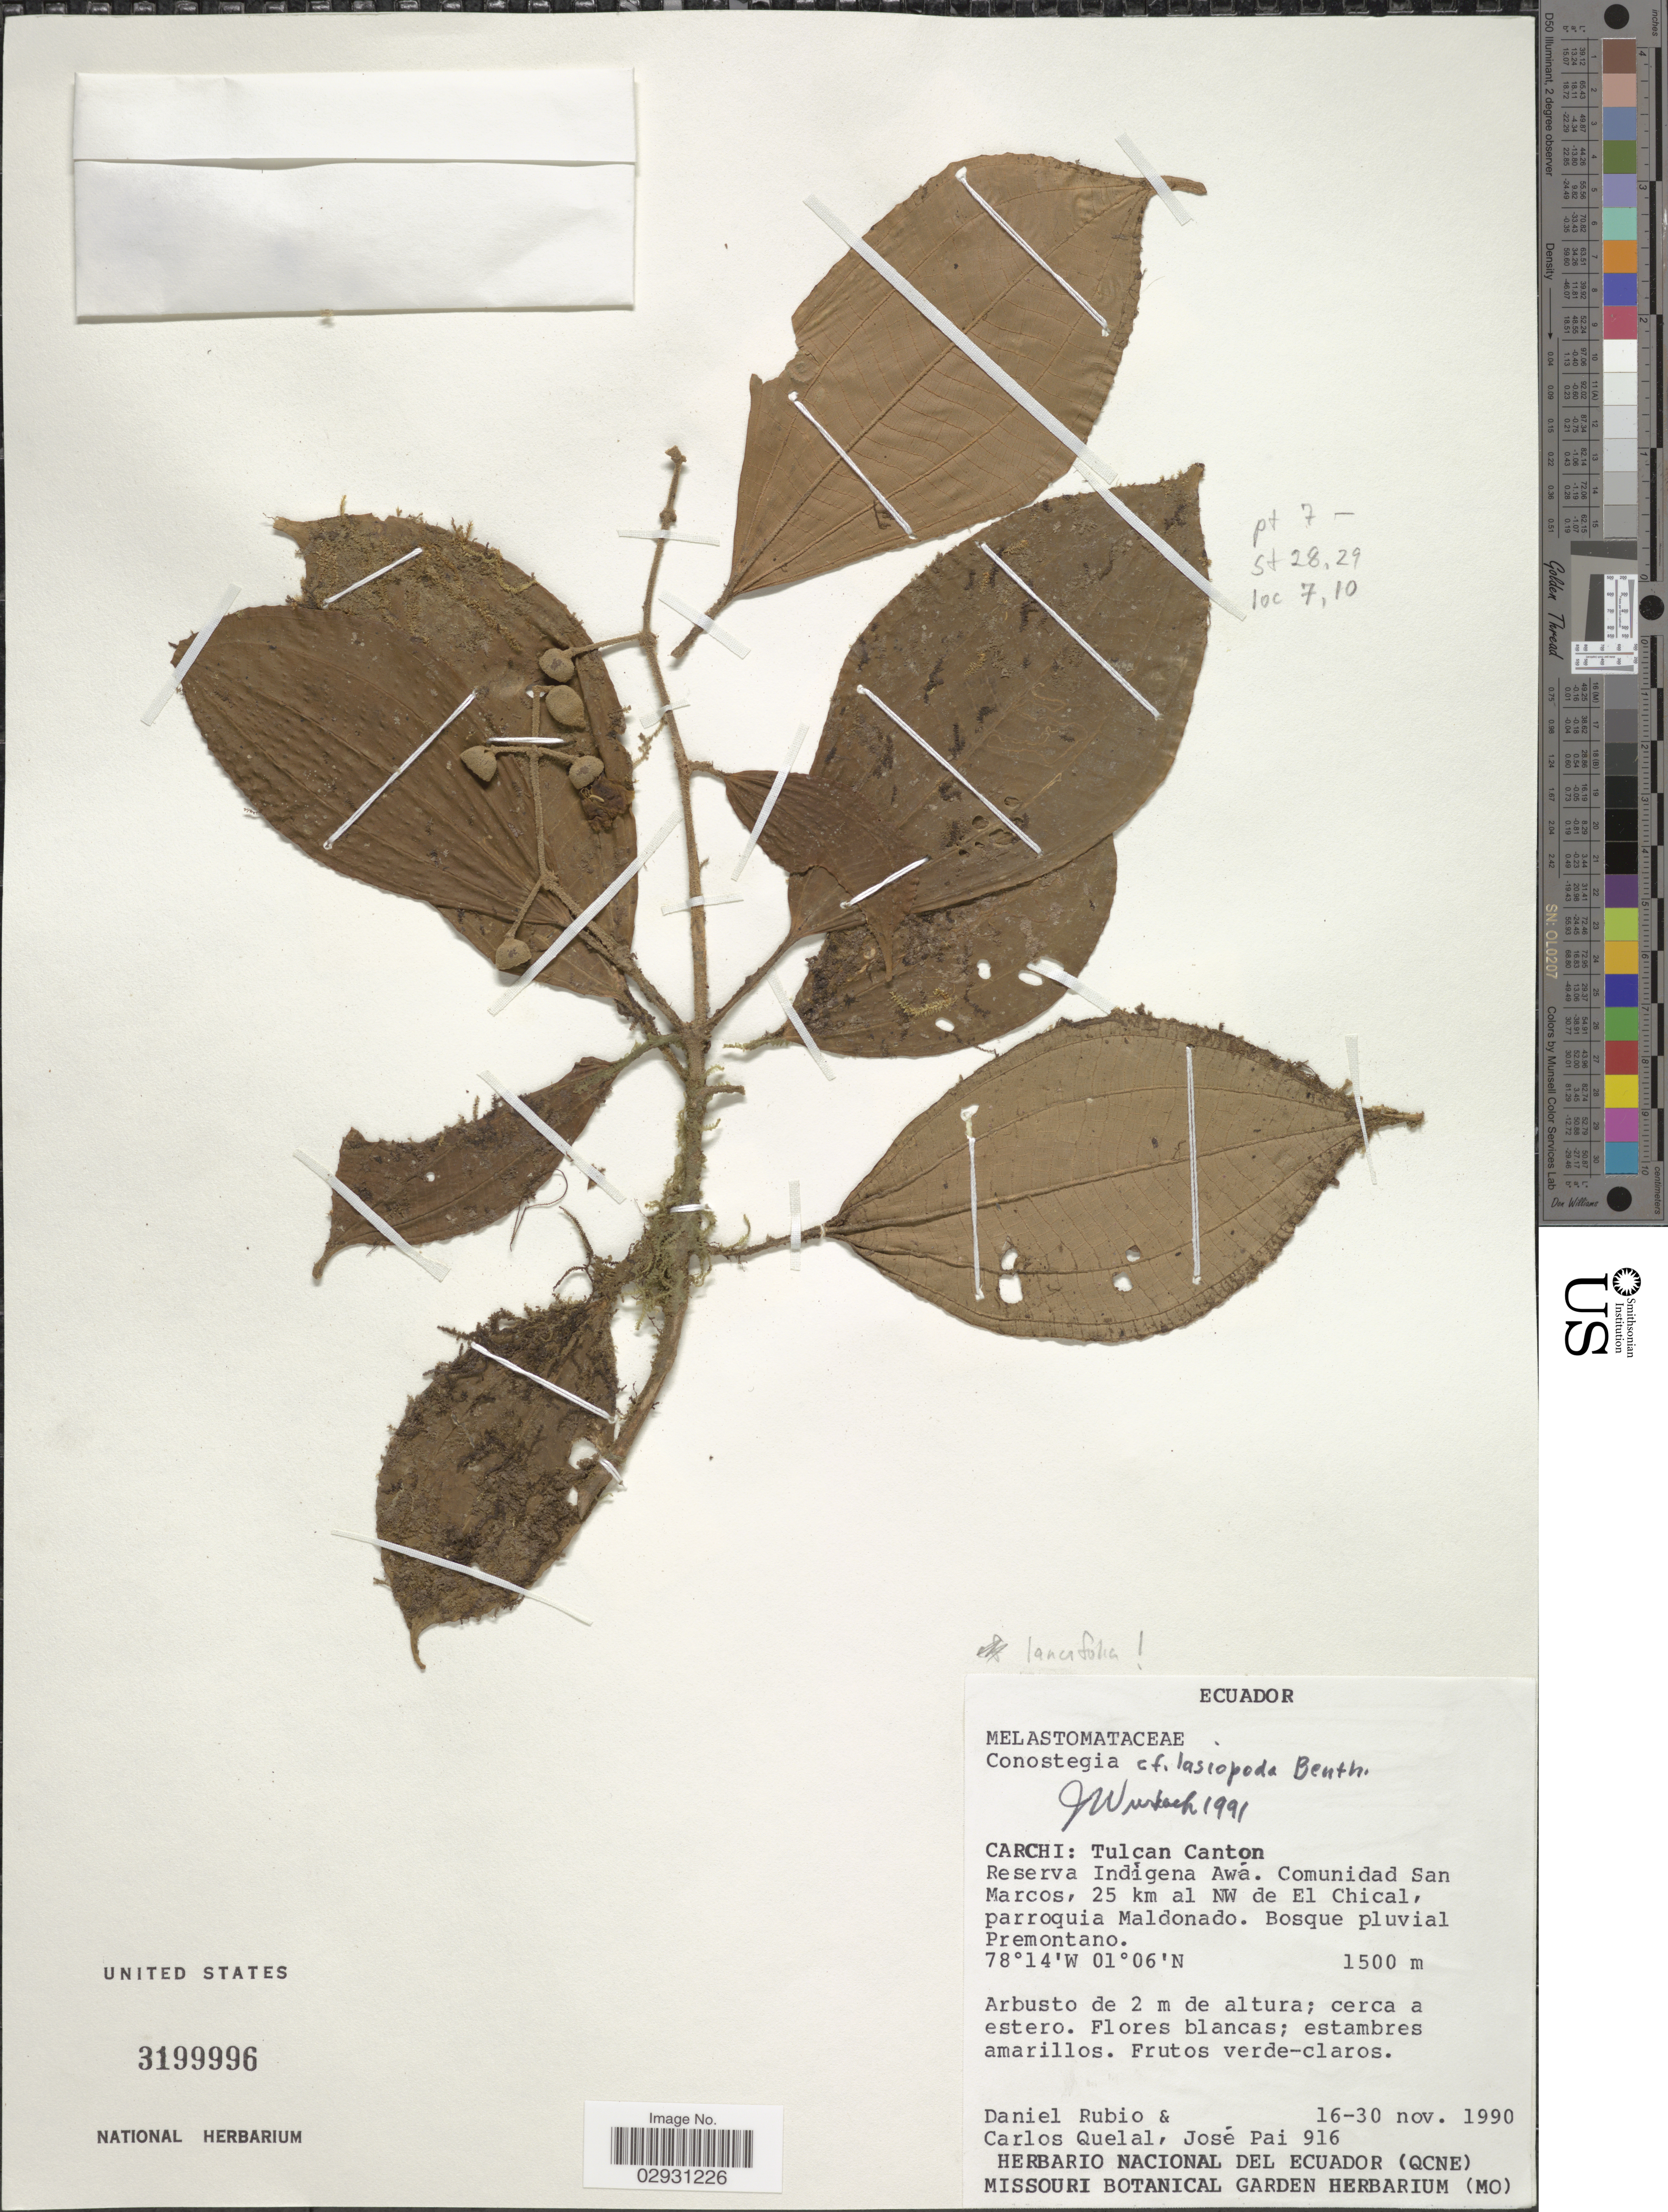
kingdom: Plantae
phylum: Tracheophyta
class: Magnoliopsida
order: Myrtales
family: Melastomataceae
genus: Conostegia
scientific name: Conostegia centronioides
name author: Markgr.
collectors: D. Rubio, C. Quelal & J. Pai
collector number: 916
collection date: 1990-11-16/1990-11-30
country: Ecuador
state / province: Carchi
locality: Tulcan Canton. Reserva Indígena Awá. Comunidad San Marcos, 25 km al NW de El Chical, parroquia Maldonado.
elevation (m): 1500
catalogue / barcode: US 3199996